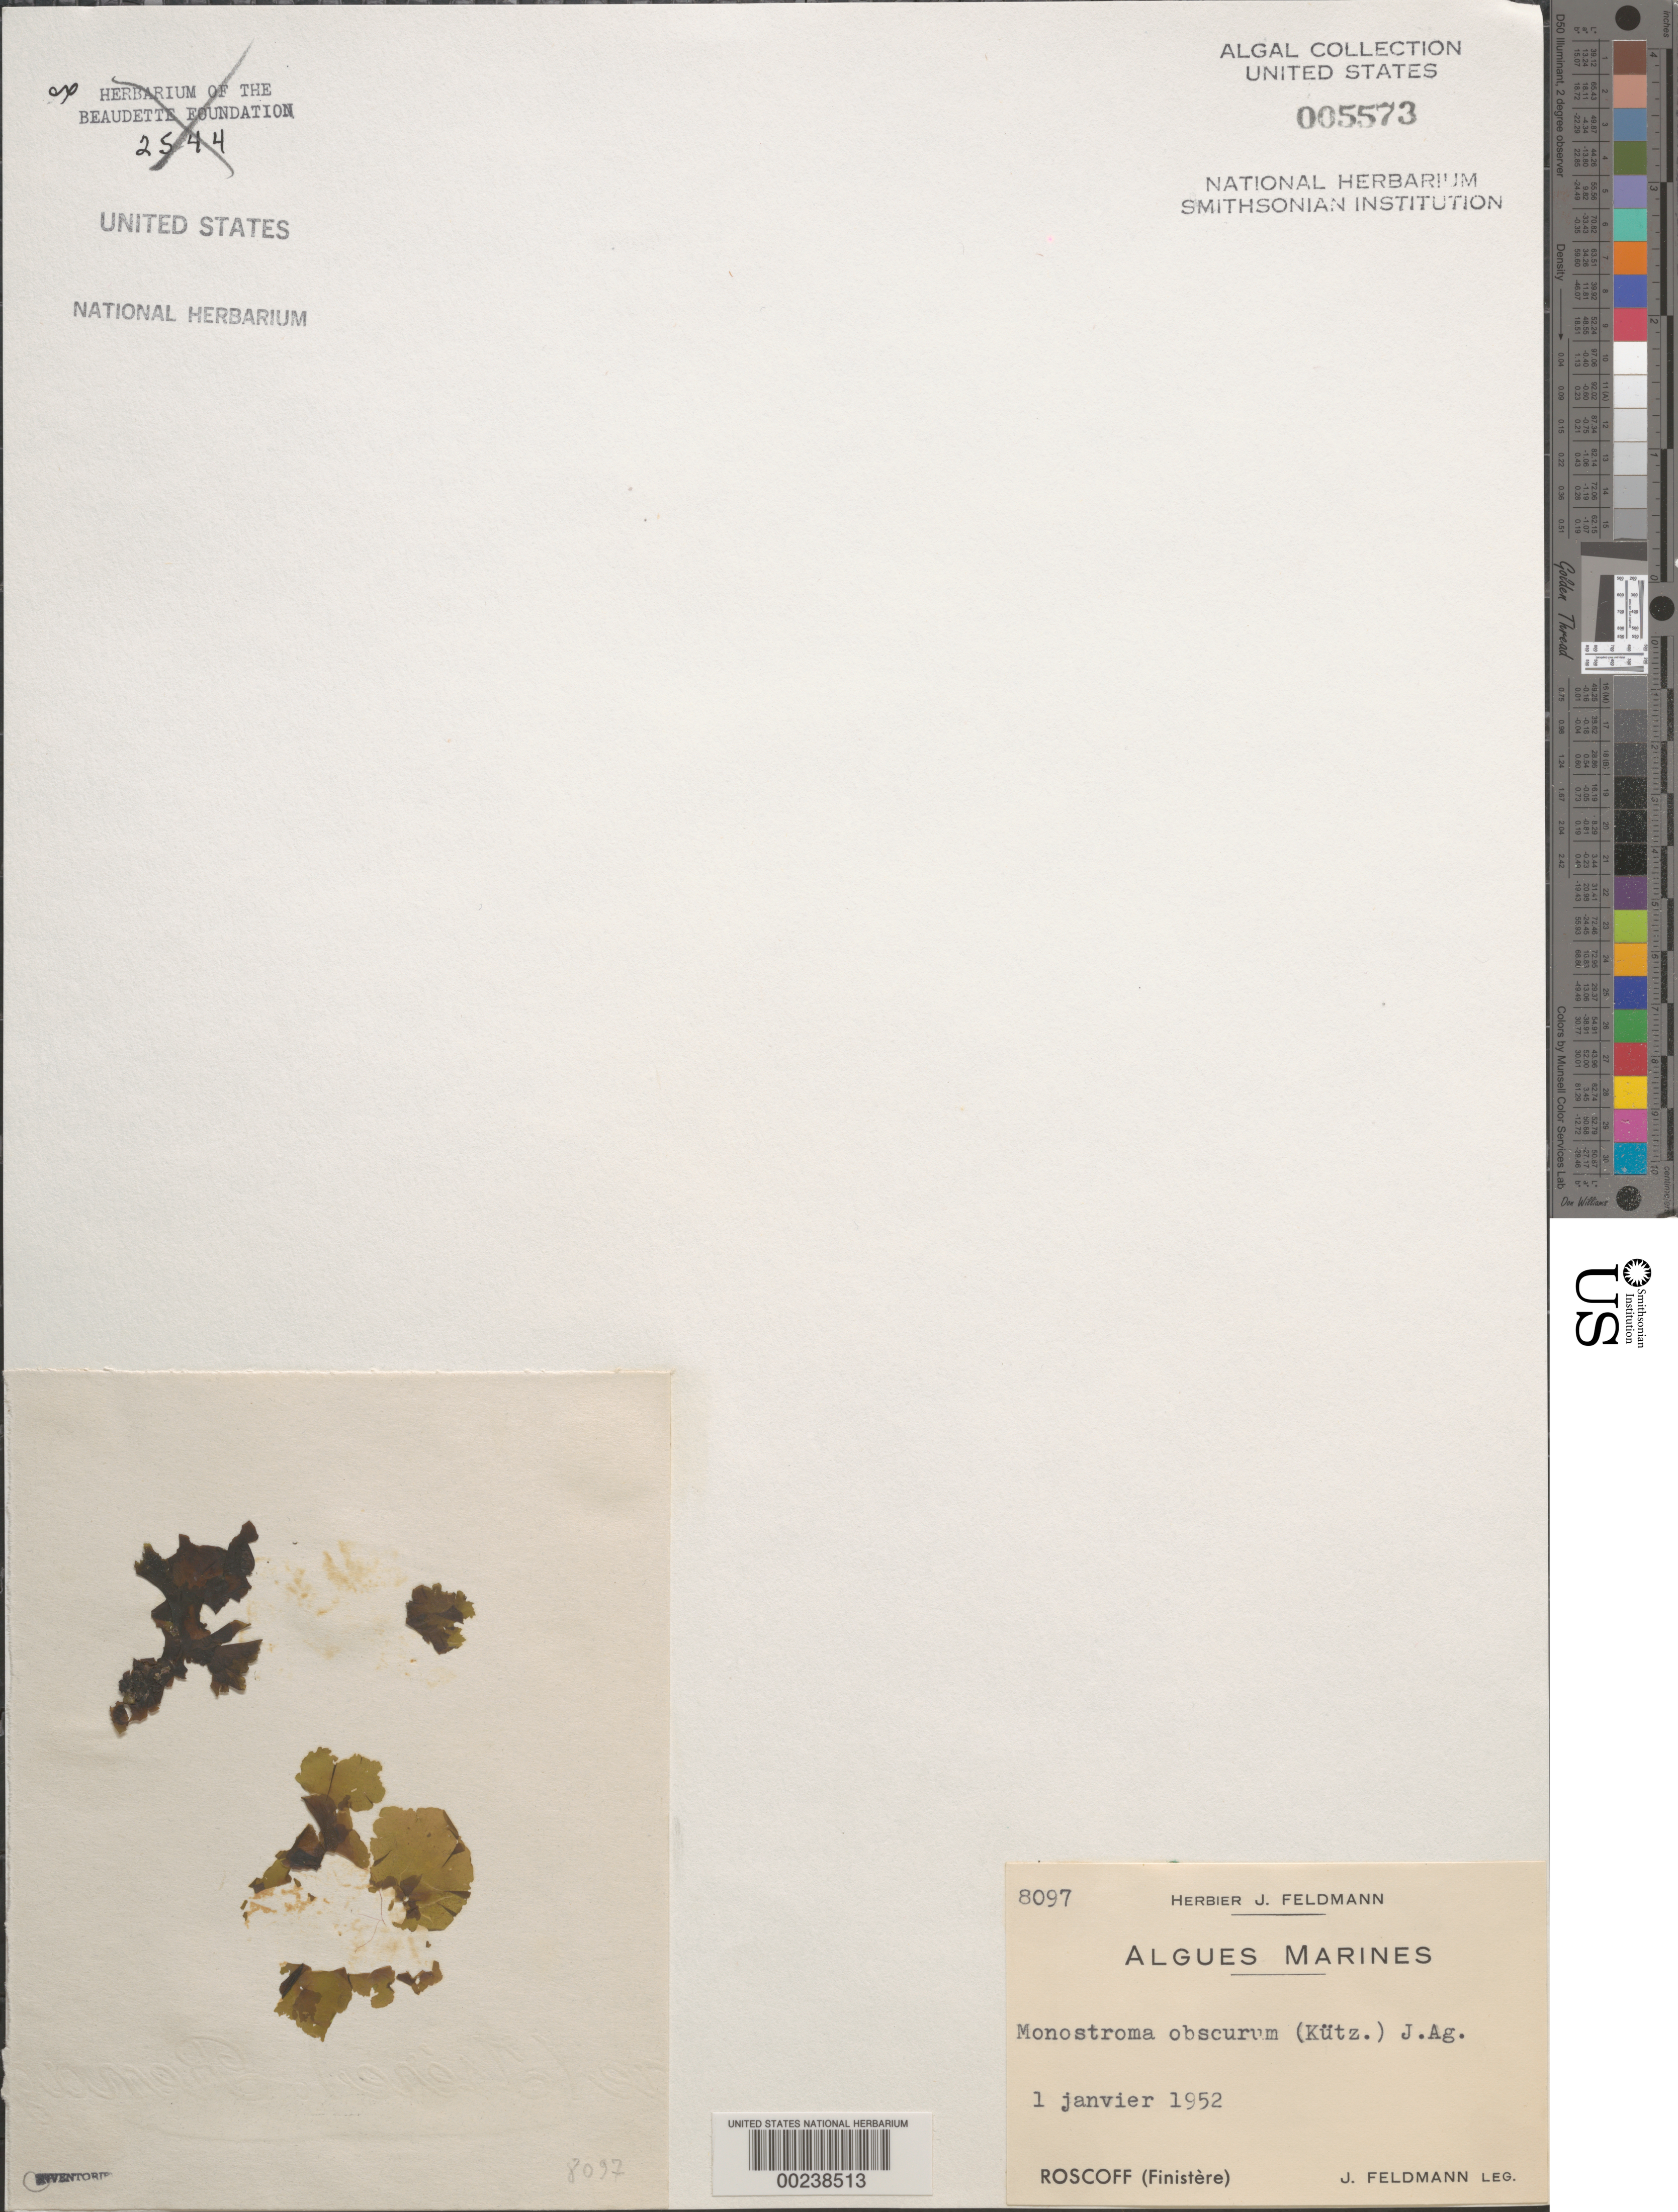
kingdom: Plantae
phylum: Chlorophyta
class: Ulvophyceae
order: Ulvales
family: Ulvaceae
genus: Ulvaria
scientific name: Ulvaria obscura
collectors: J. Feldmann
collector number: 8097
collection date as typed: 01 Jan 1952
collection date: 1952-01-01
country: France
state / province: Bretagne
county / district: Finistère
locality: Roscoff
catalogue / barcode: US 5573